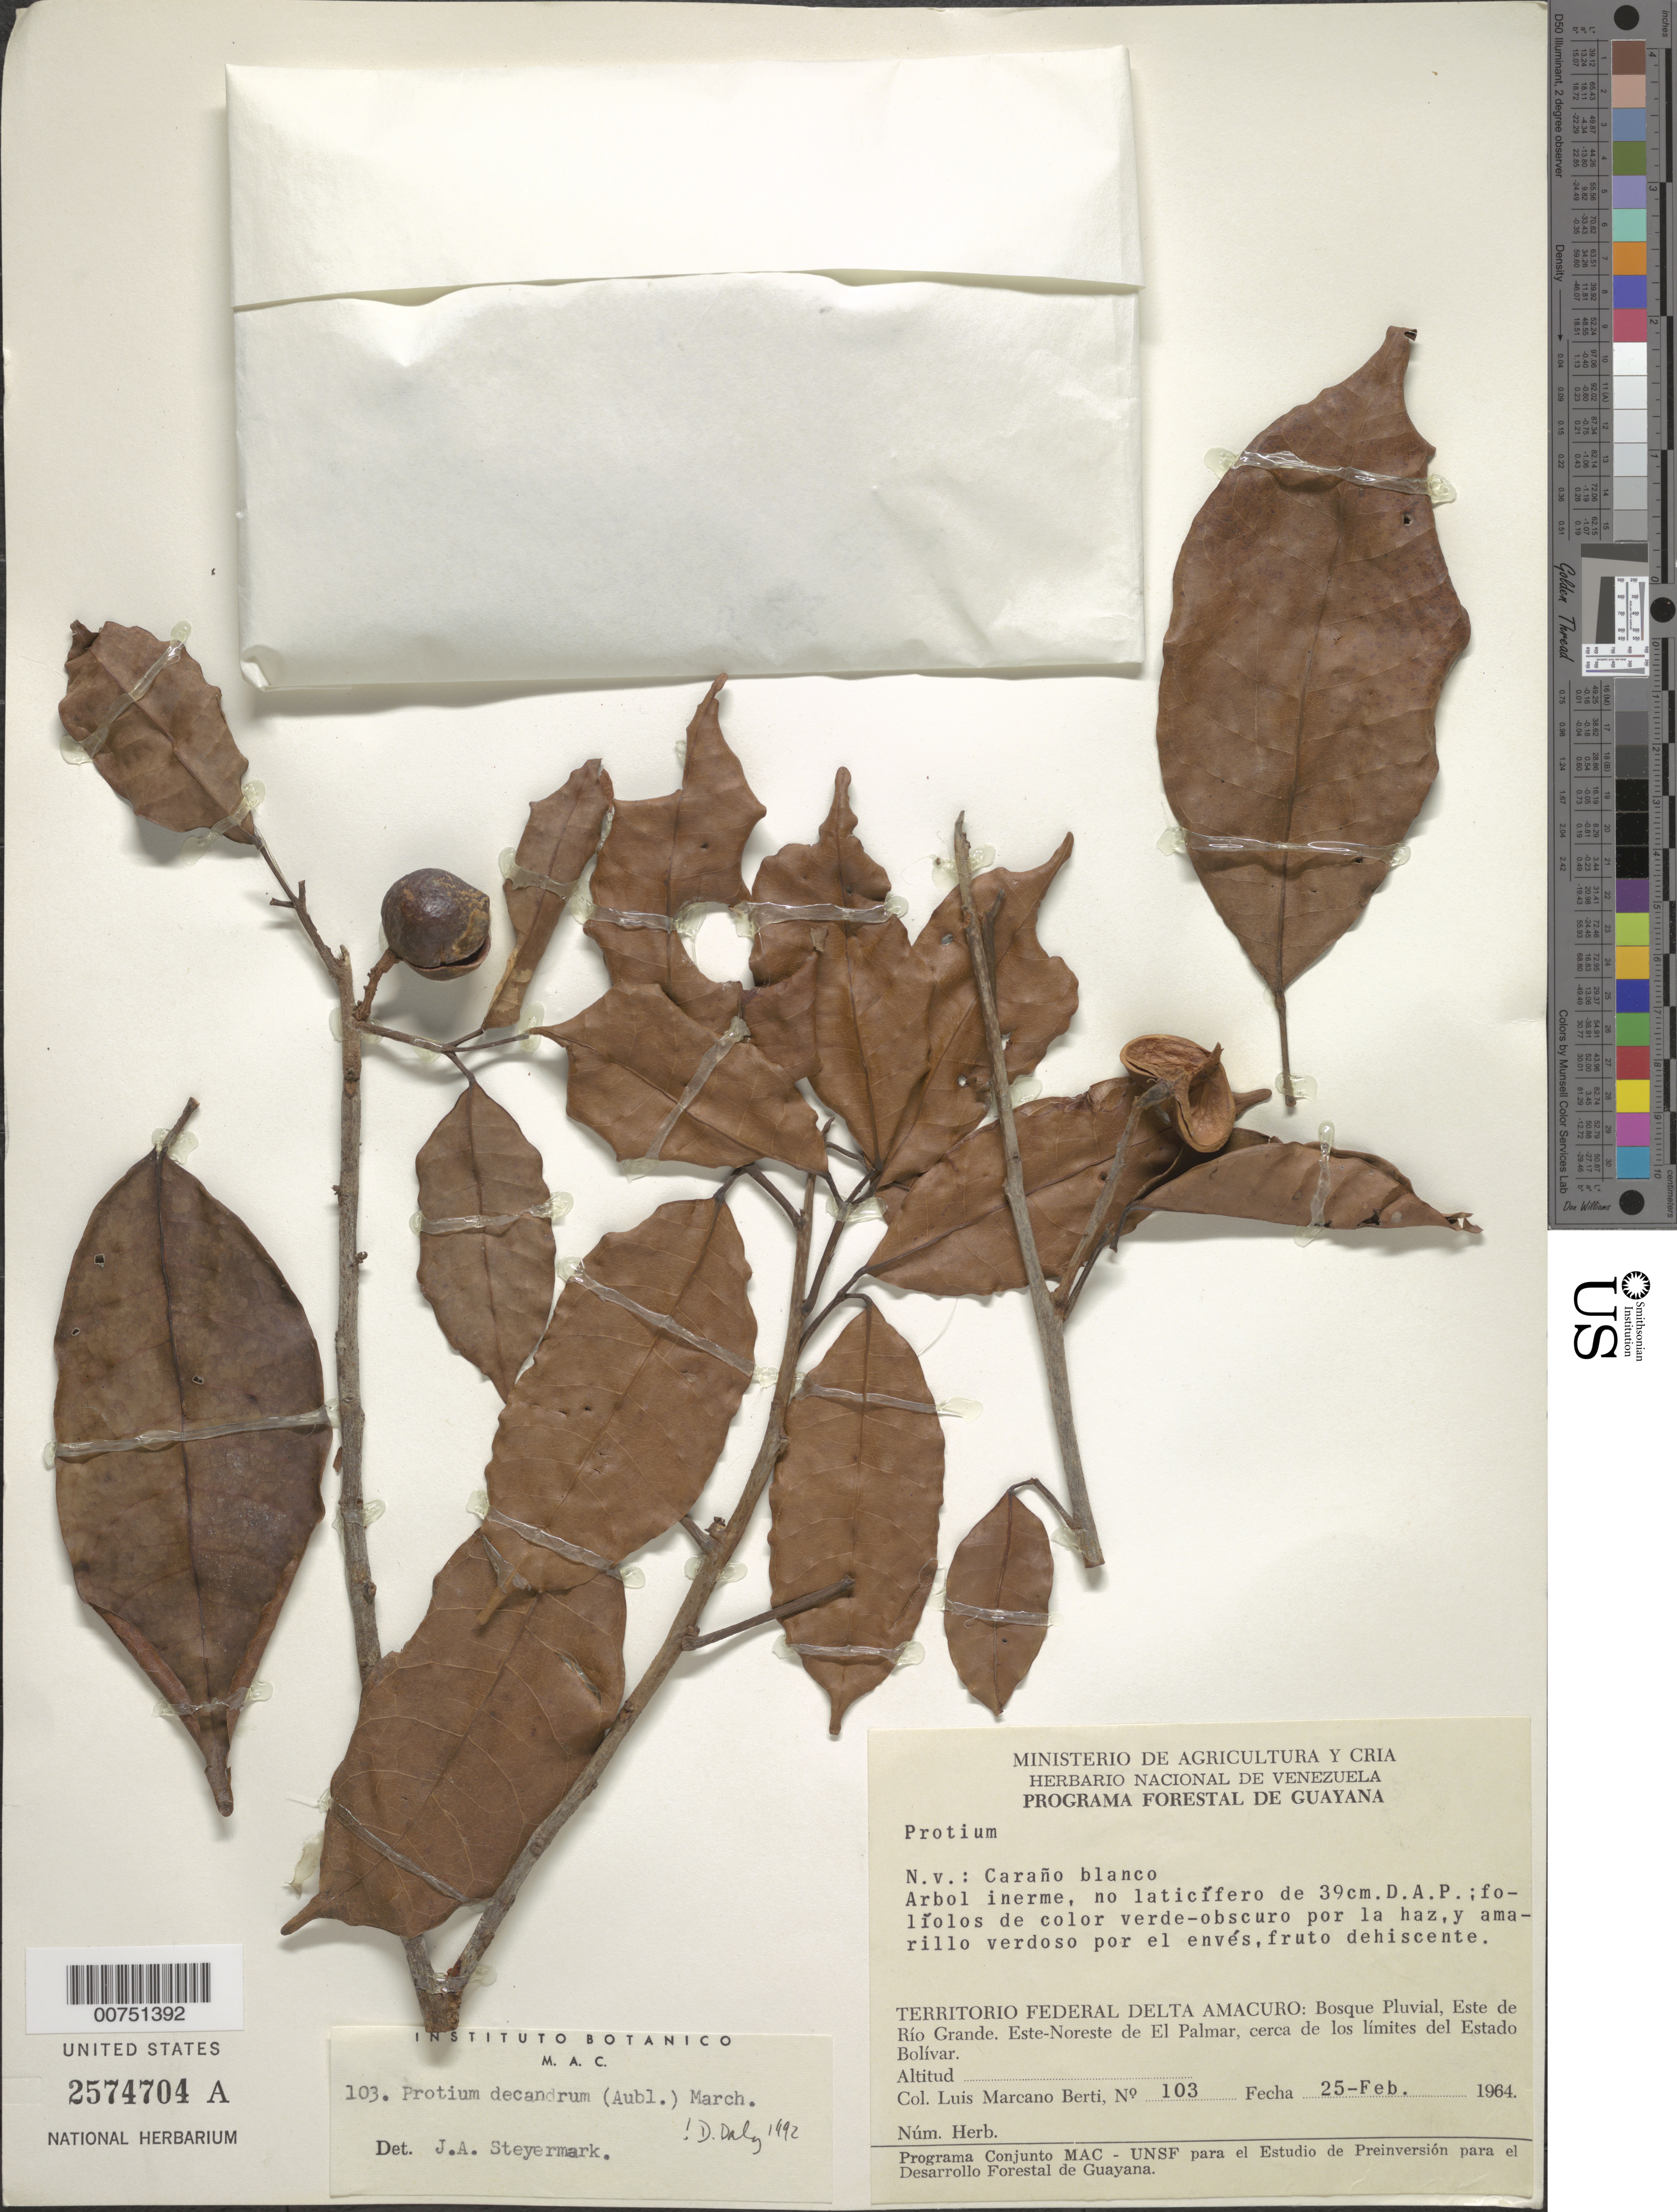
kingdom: Plantae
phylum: Tracheophyta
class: Magnoliopsida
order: Sapindales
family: Burseraceae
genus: Protium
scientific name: Protium decandrum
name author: (Aubl.) Marchand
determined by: Daly, D. C.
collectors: L. Marcano-Berti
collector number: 103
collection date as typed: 25-Feb-64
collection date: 1964-02-25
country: Venezuela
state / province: Delta Amacuro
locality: Este de Río Grande, ENE de El Palmar, cerca de los limites del Estado Bolívar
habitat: Bosque pluvial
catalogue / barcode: US 2574704A